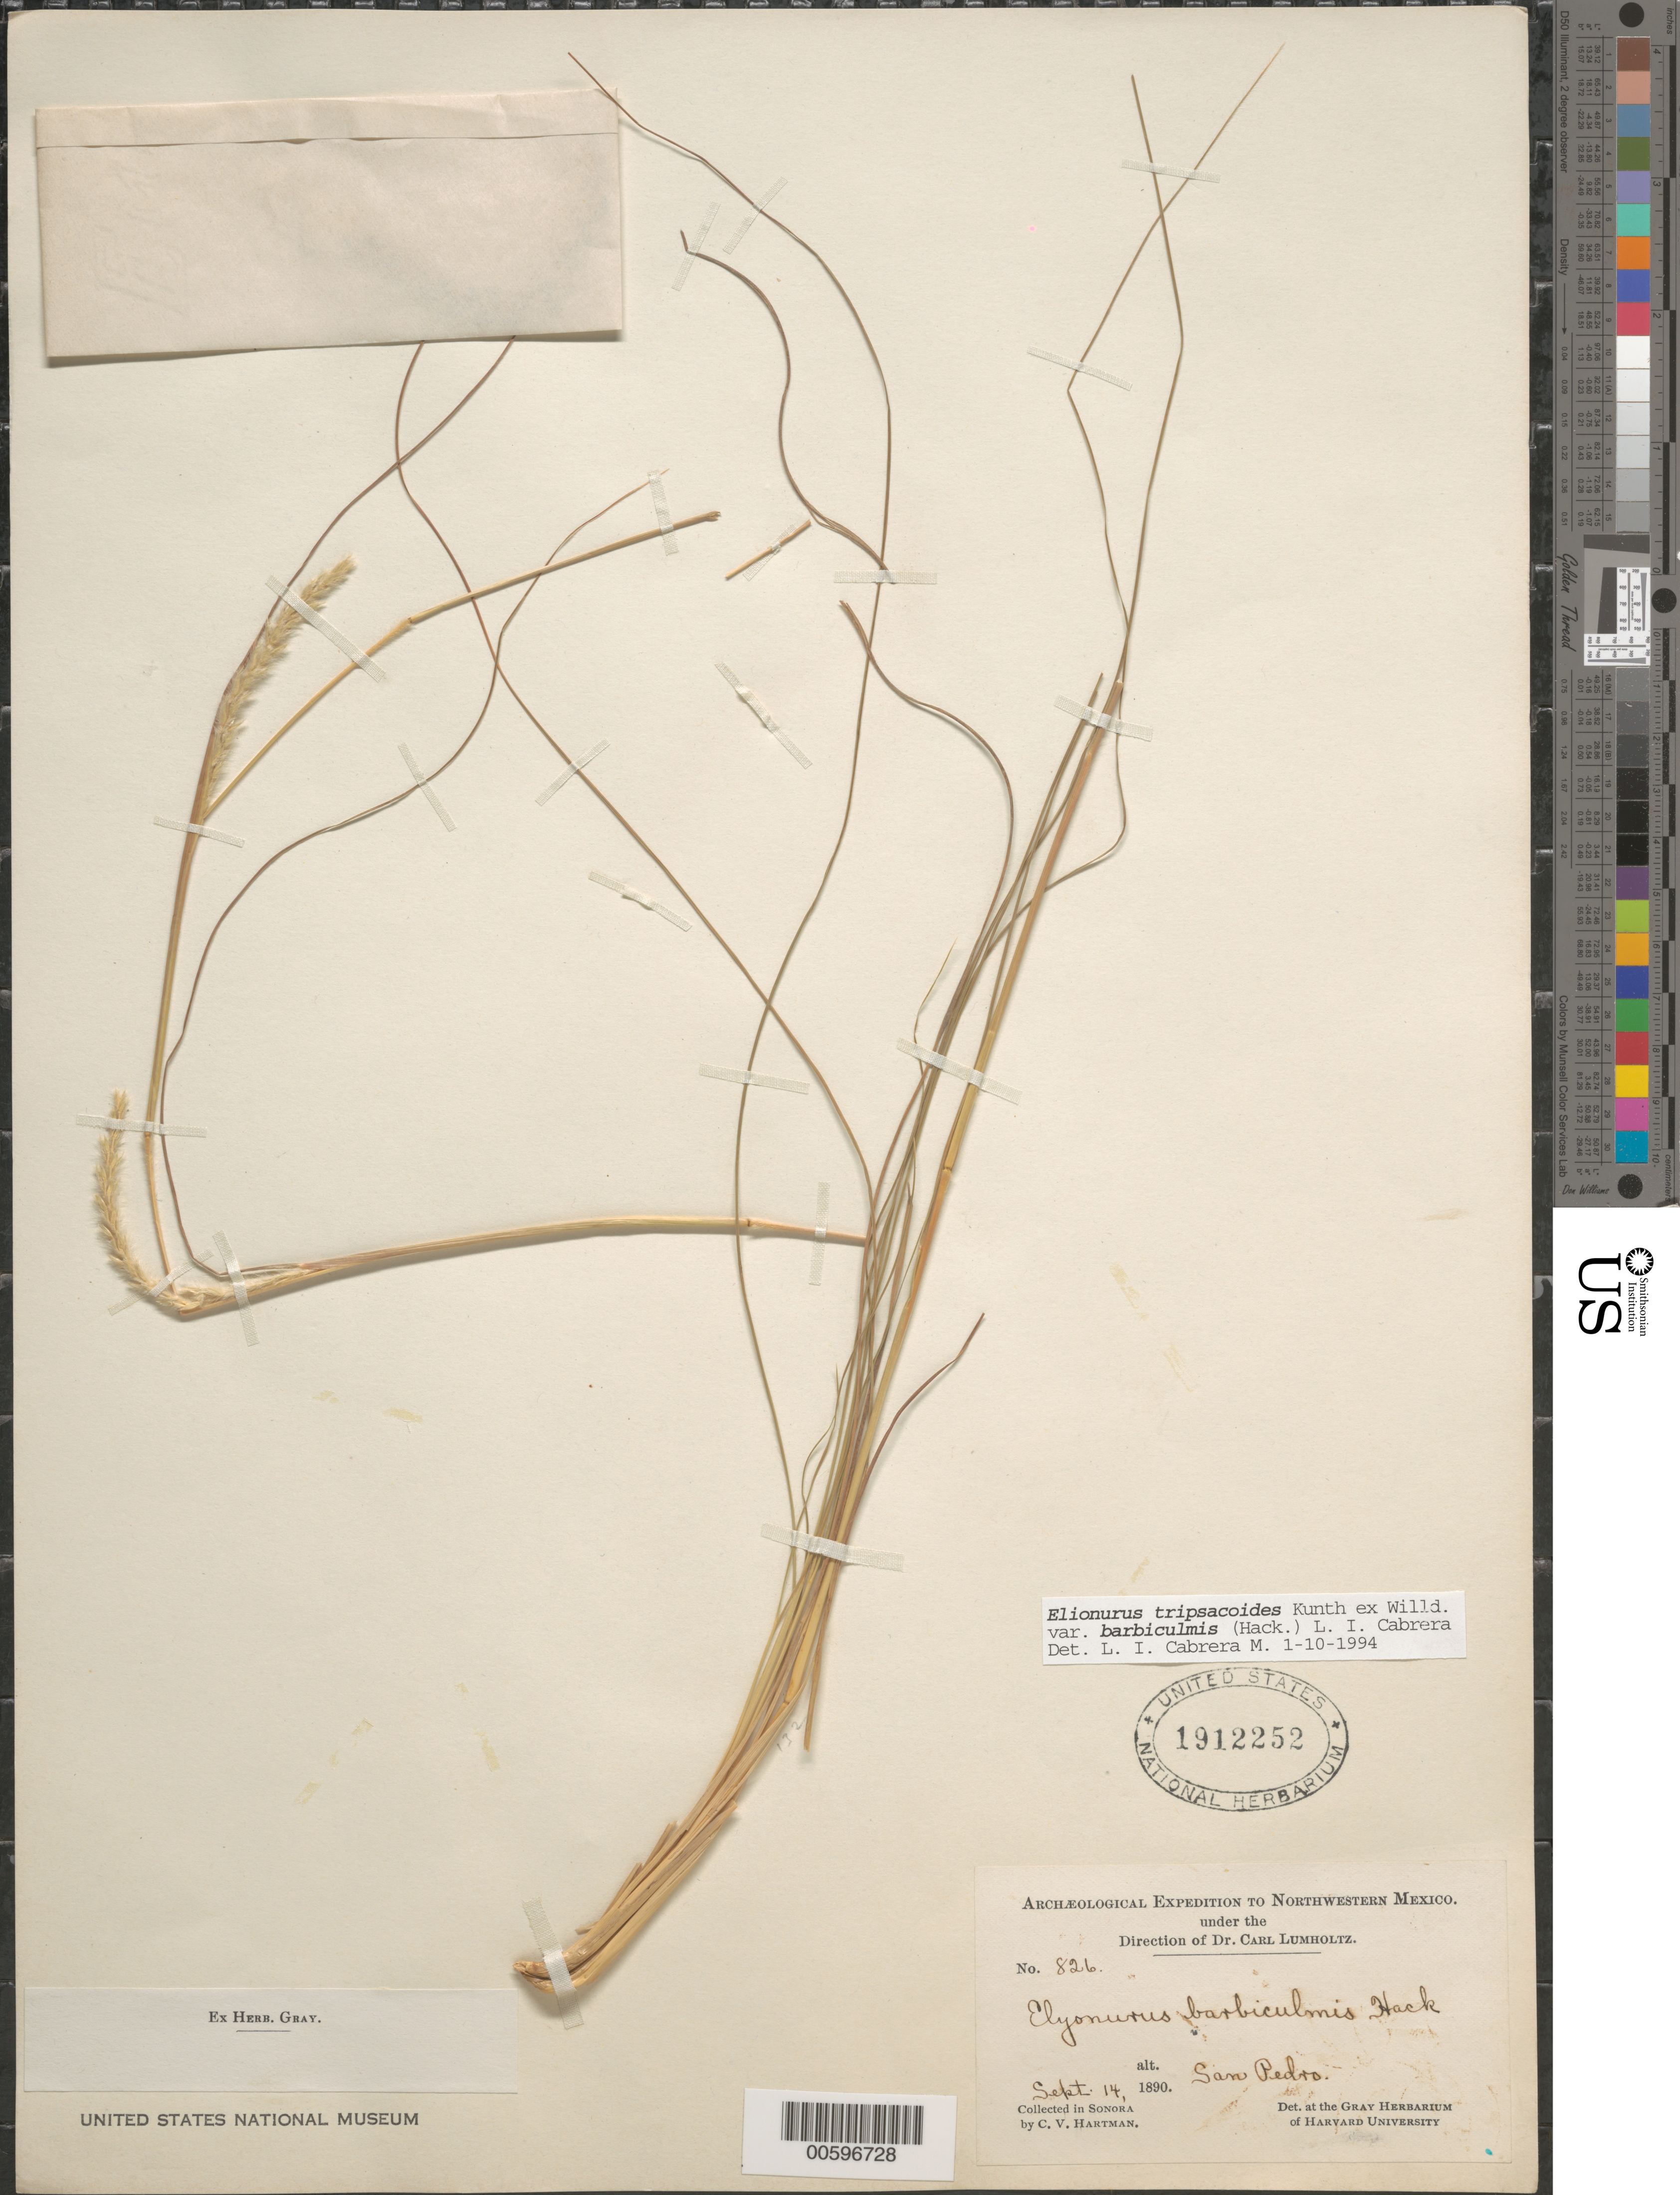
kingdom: Plantae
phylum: Tracheophyta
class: Liliopsida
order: Poales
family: Poaceae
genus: Elionurus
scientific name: Elionurus tripsacoides var. barbiculmis (Hack.) L.I. Cabrera & Dávila, comb. ined.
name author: (Hack.) L.I. Cabrera & Dávila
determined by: Cabrera M., L. I.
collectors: C. V. Hartman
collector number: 826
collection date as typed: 14 Sep 1890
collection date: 1890-09-14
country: Mexico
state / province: Sonora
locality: San Pedro.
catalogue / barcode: US 1912252